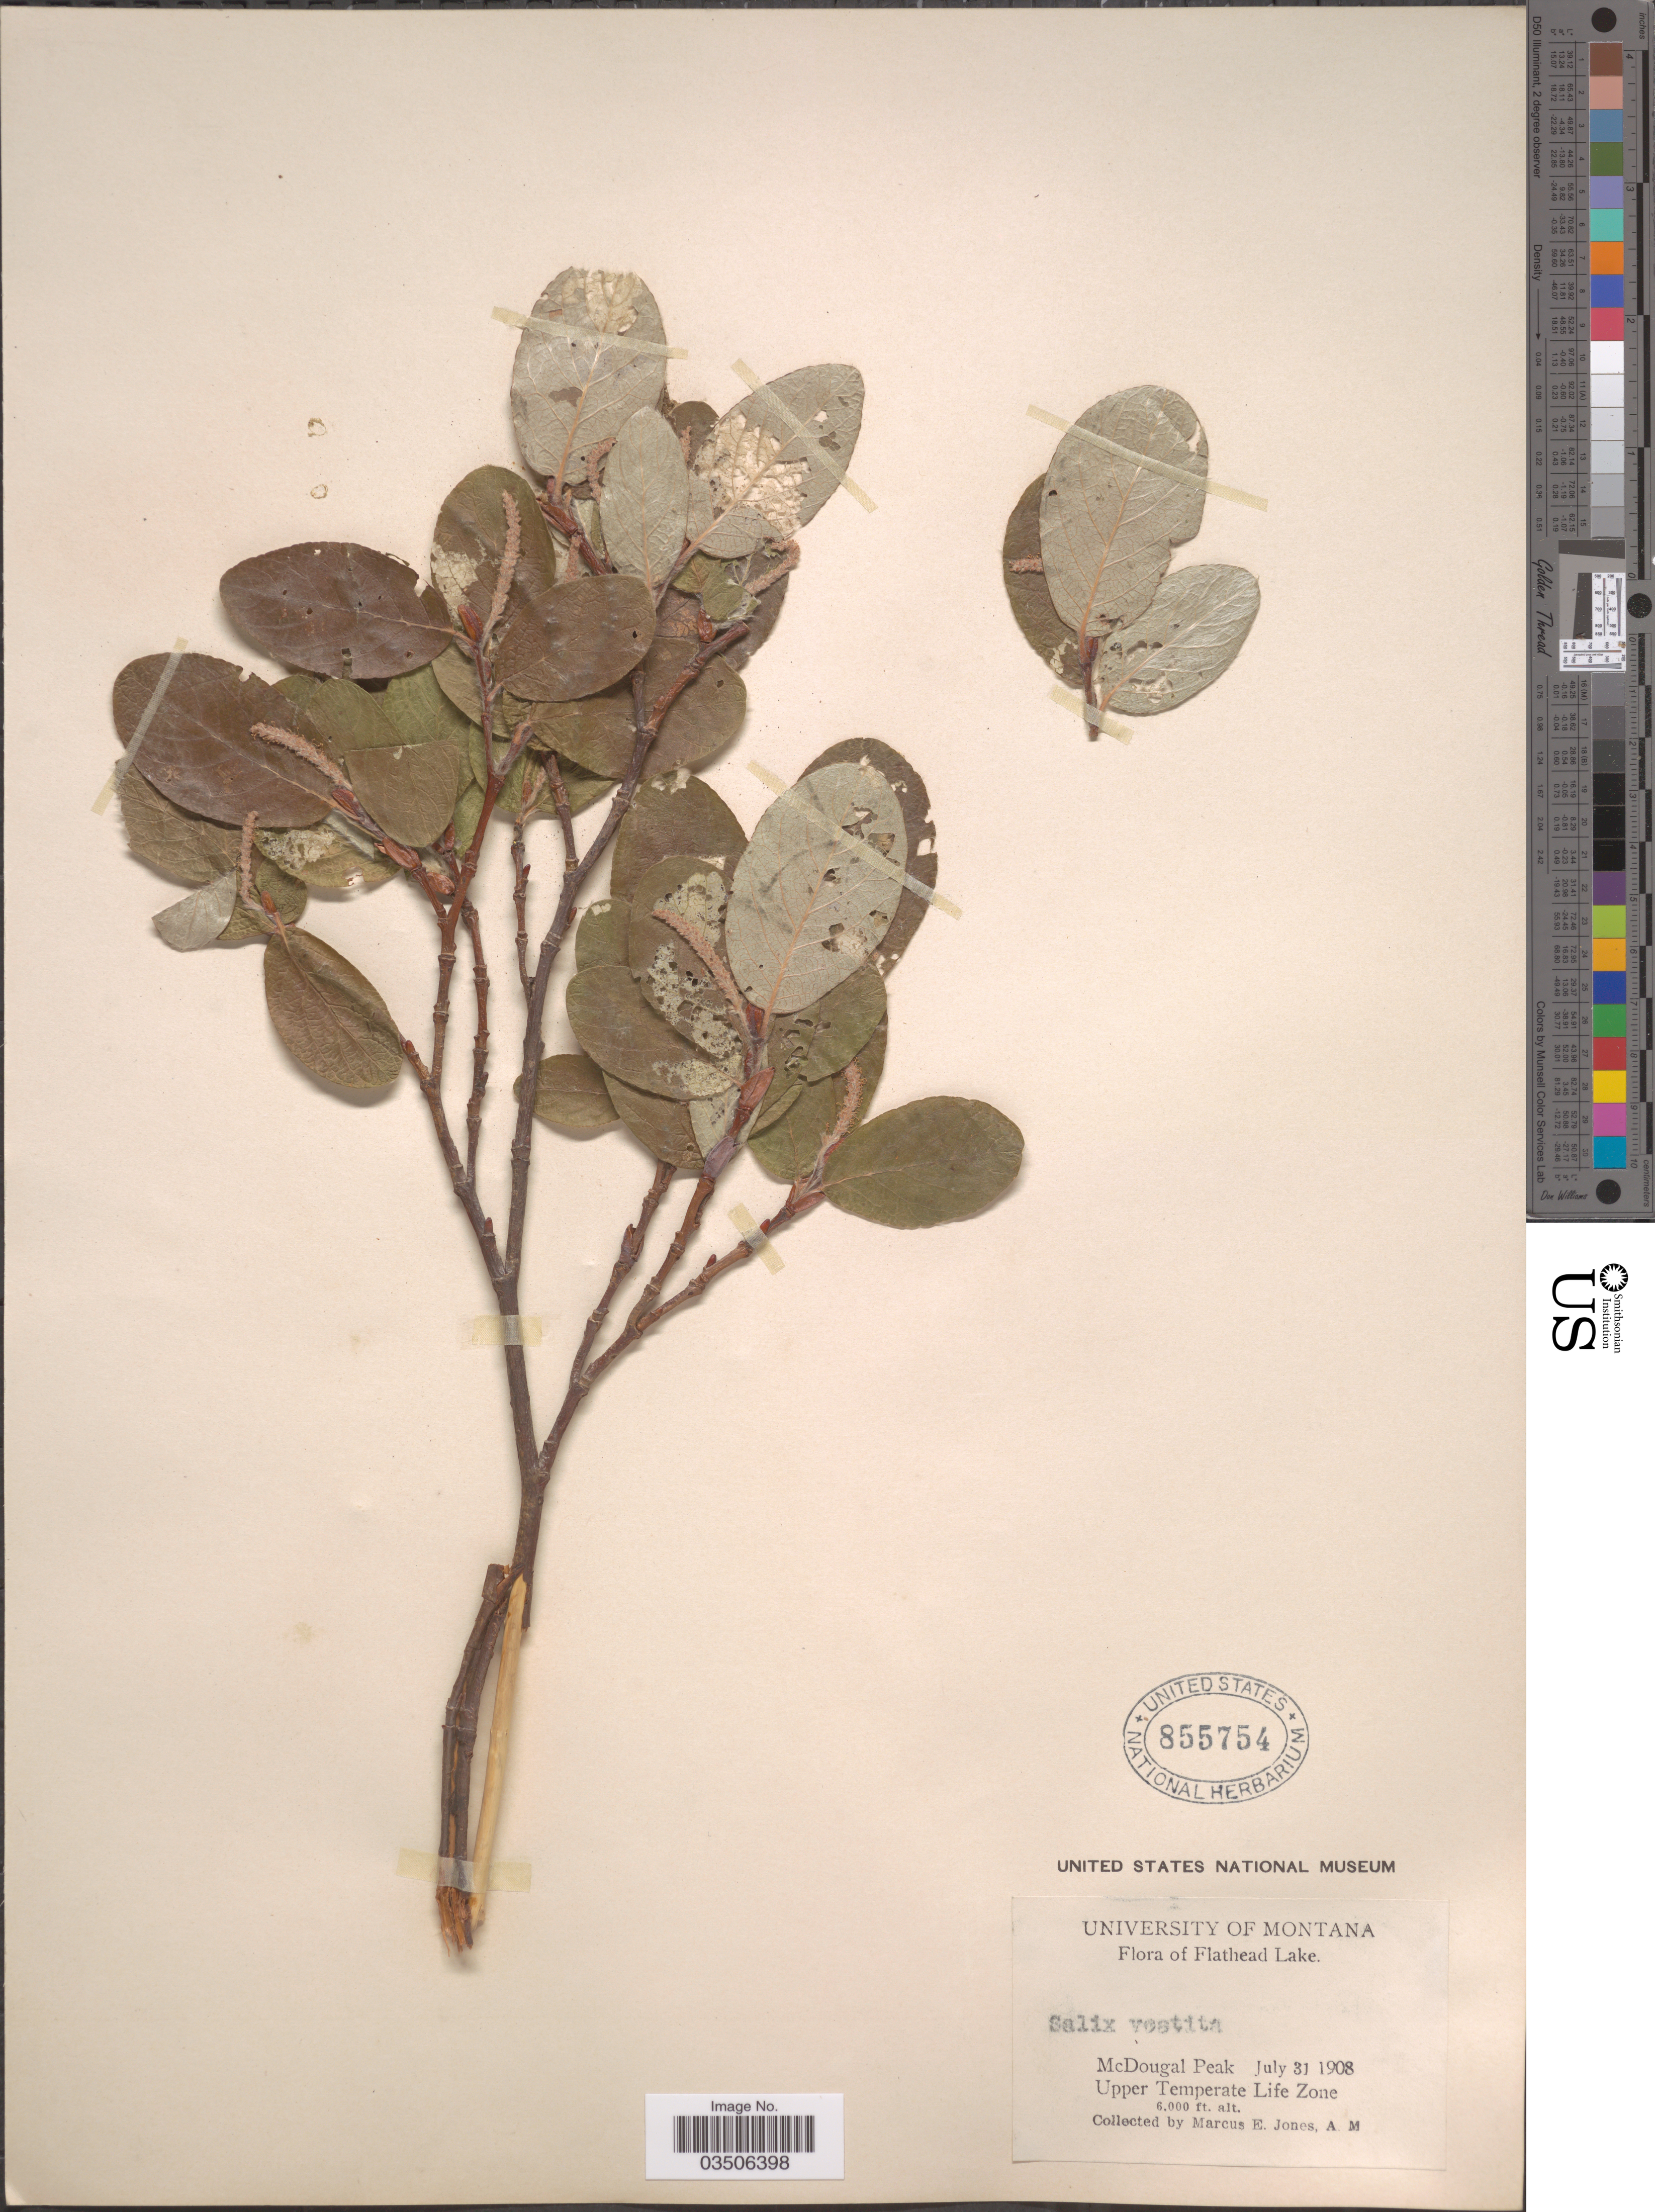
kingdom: Plantae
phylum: Tracheophyta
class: Magnoliopsida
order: Malpighiales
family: Salicaceae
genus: Salix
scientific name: Salix vestita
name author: Pursh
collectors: M. E. Jones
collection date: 1908-07-31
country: United States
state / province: Montana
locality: Flathead Lake. McDougal Peak. Upper Temperate Life Zone.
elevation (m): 1829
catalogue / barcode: US 855754